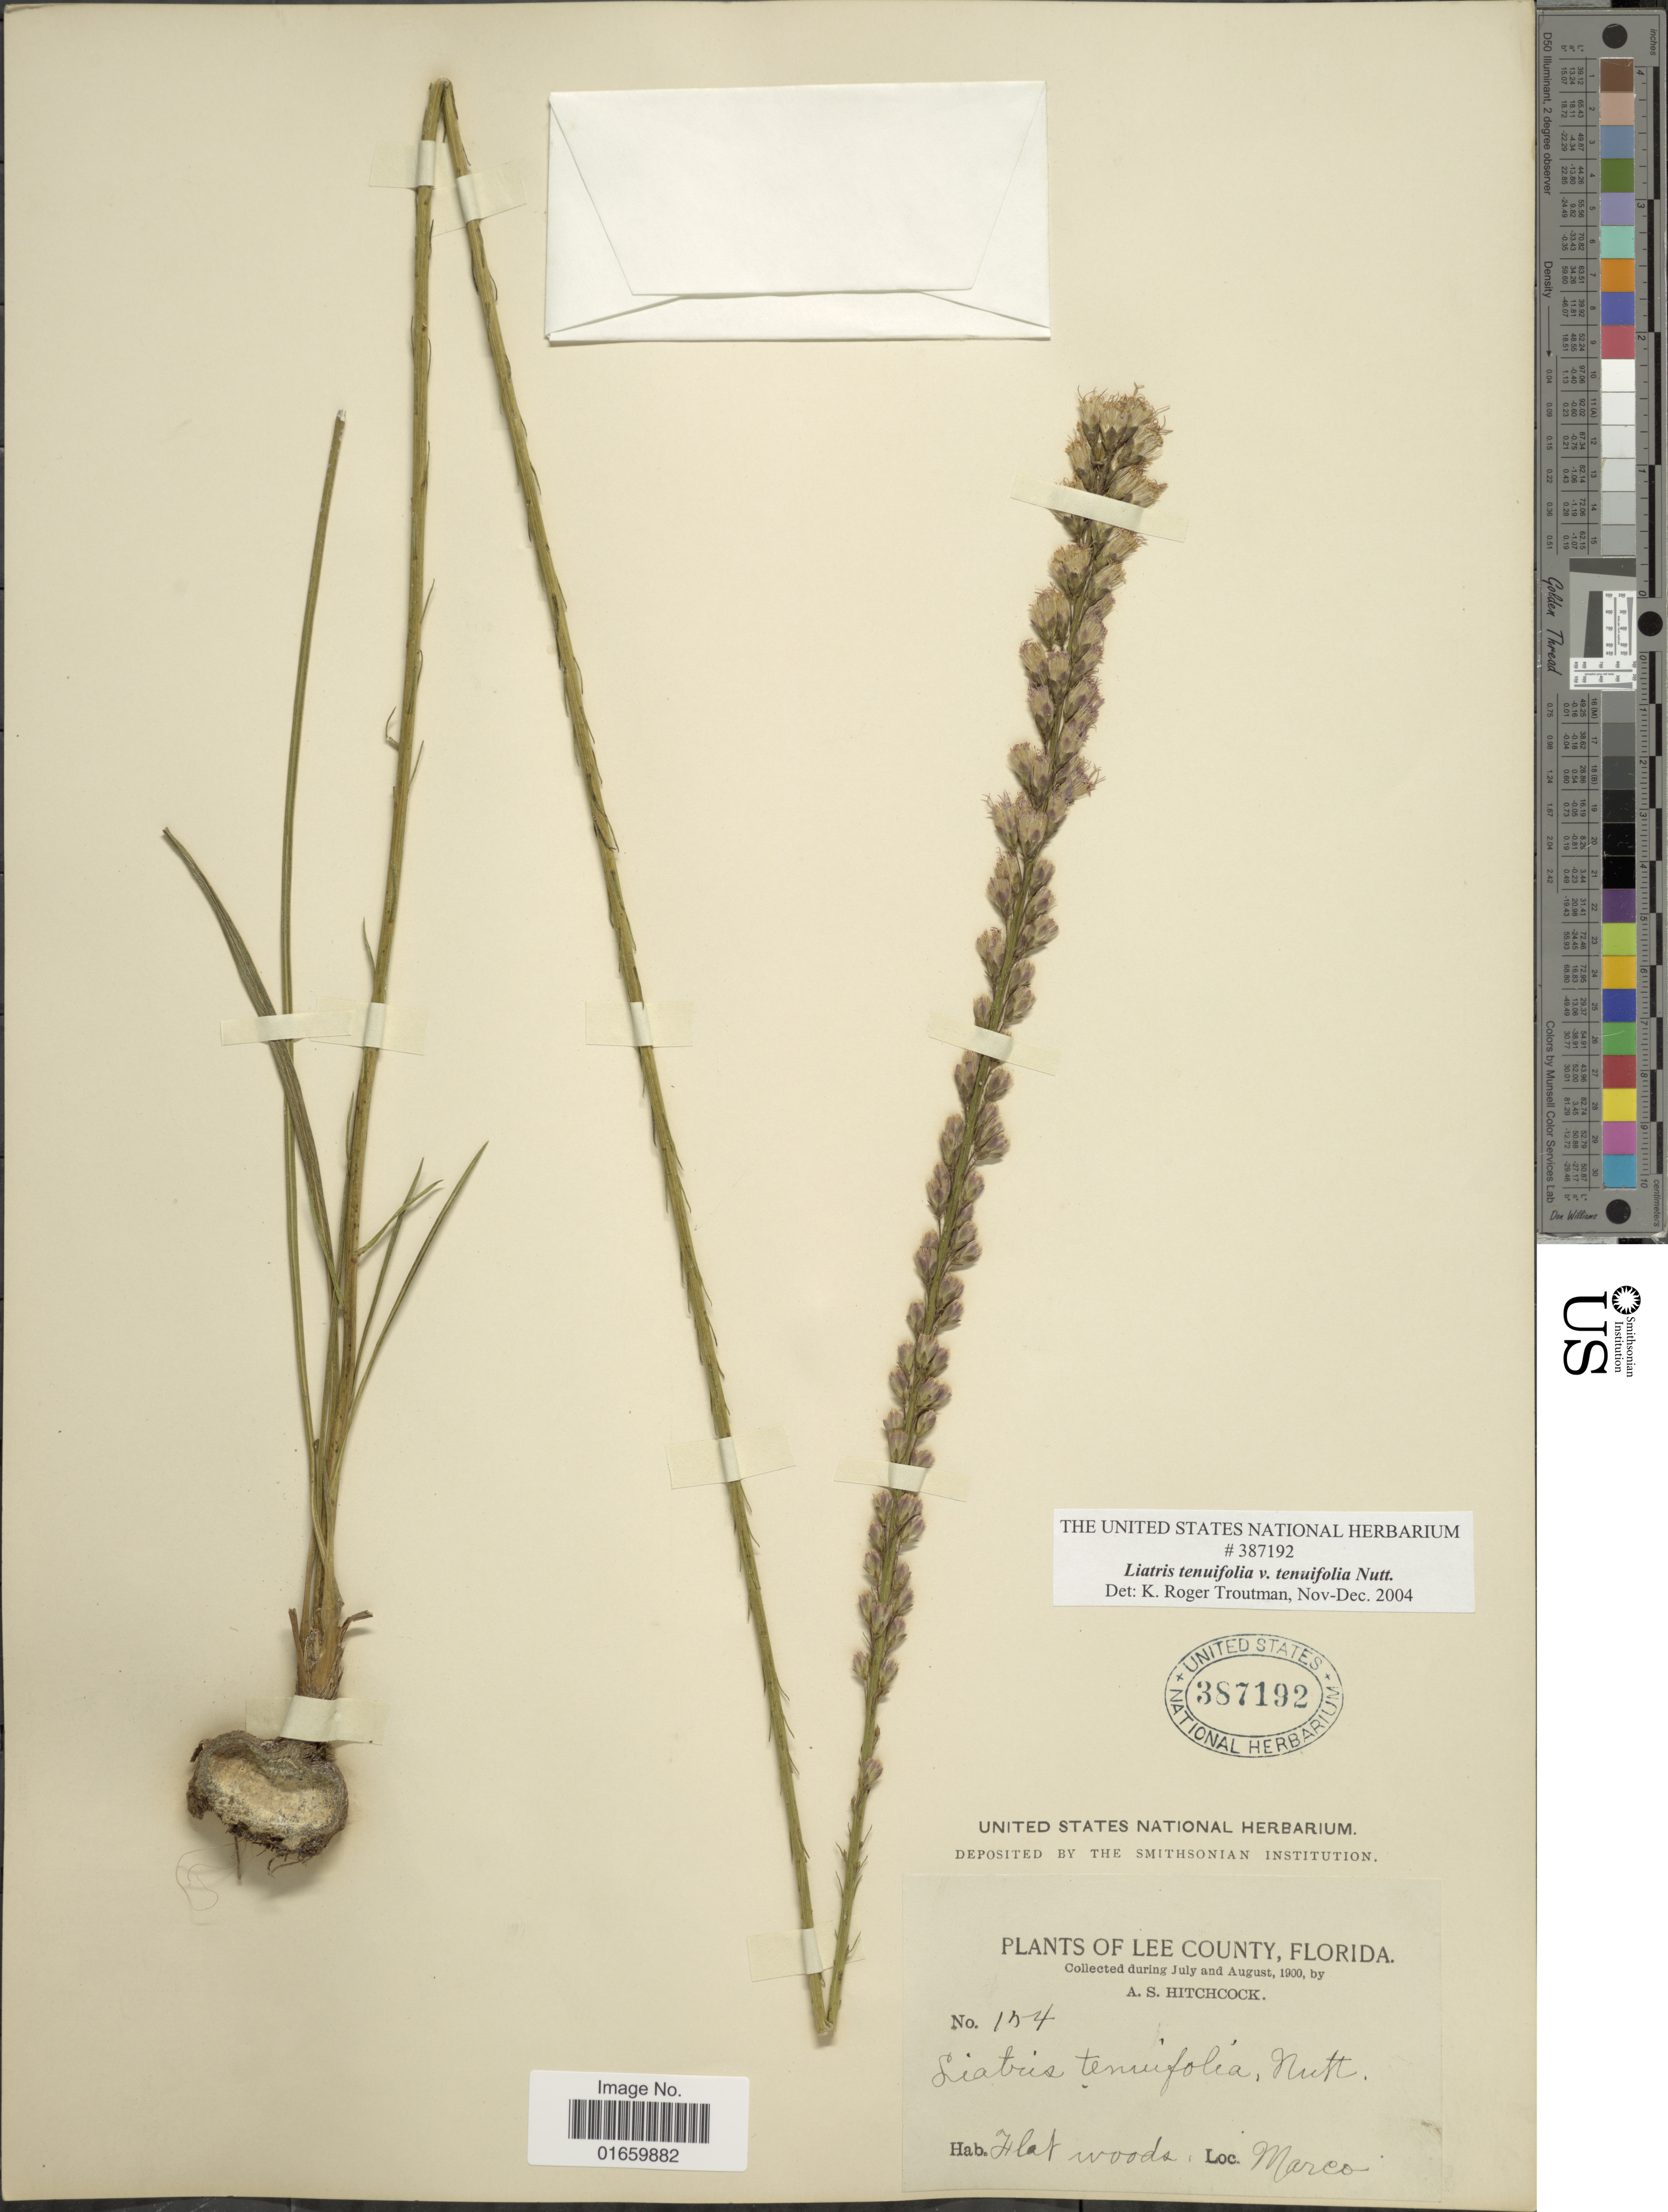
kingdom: Plantae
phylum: Tracheophyta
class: Magnoliopsida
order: Asterales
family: Asteraceae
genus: Liatris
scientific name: Liatris tenuifolia var. tenuifolia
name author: Nutt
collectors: A. S. Hitchcock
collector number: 134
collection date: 1900-07/1900-08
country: United States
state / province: Florida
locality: Lee County, Marco, Florida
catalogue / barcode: US 387192